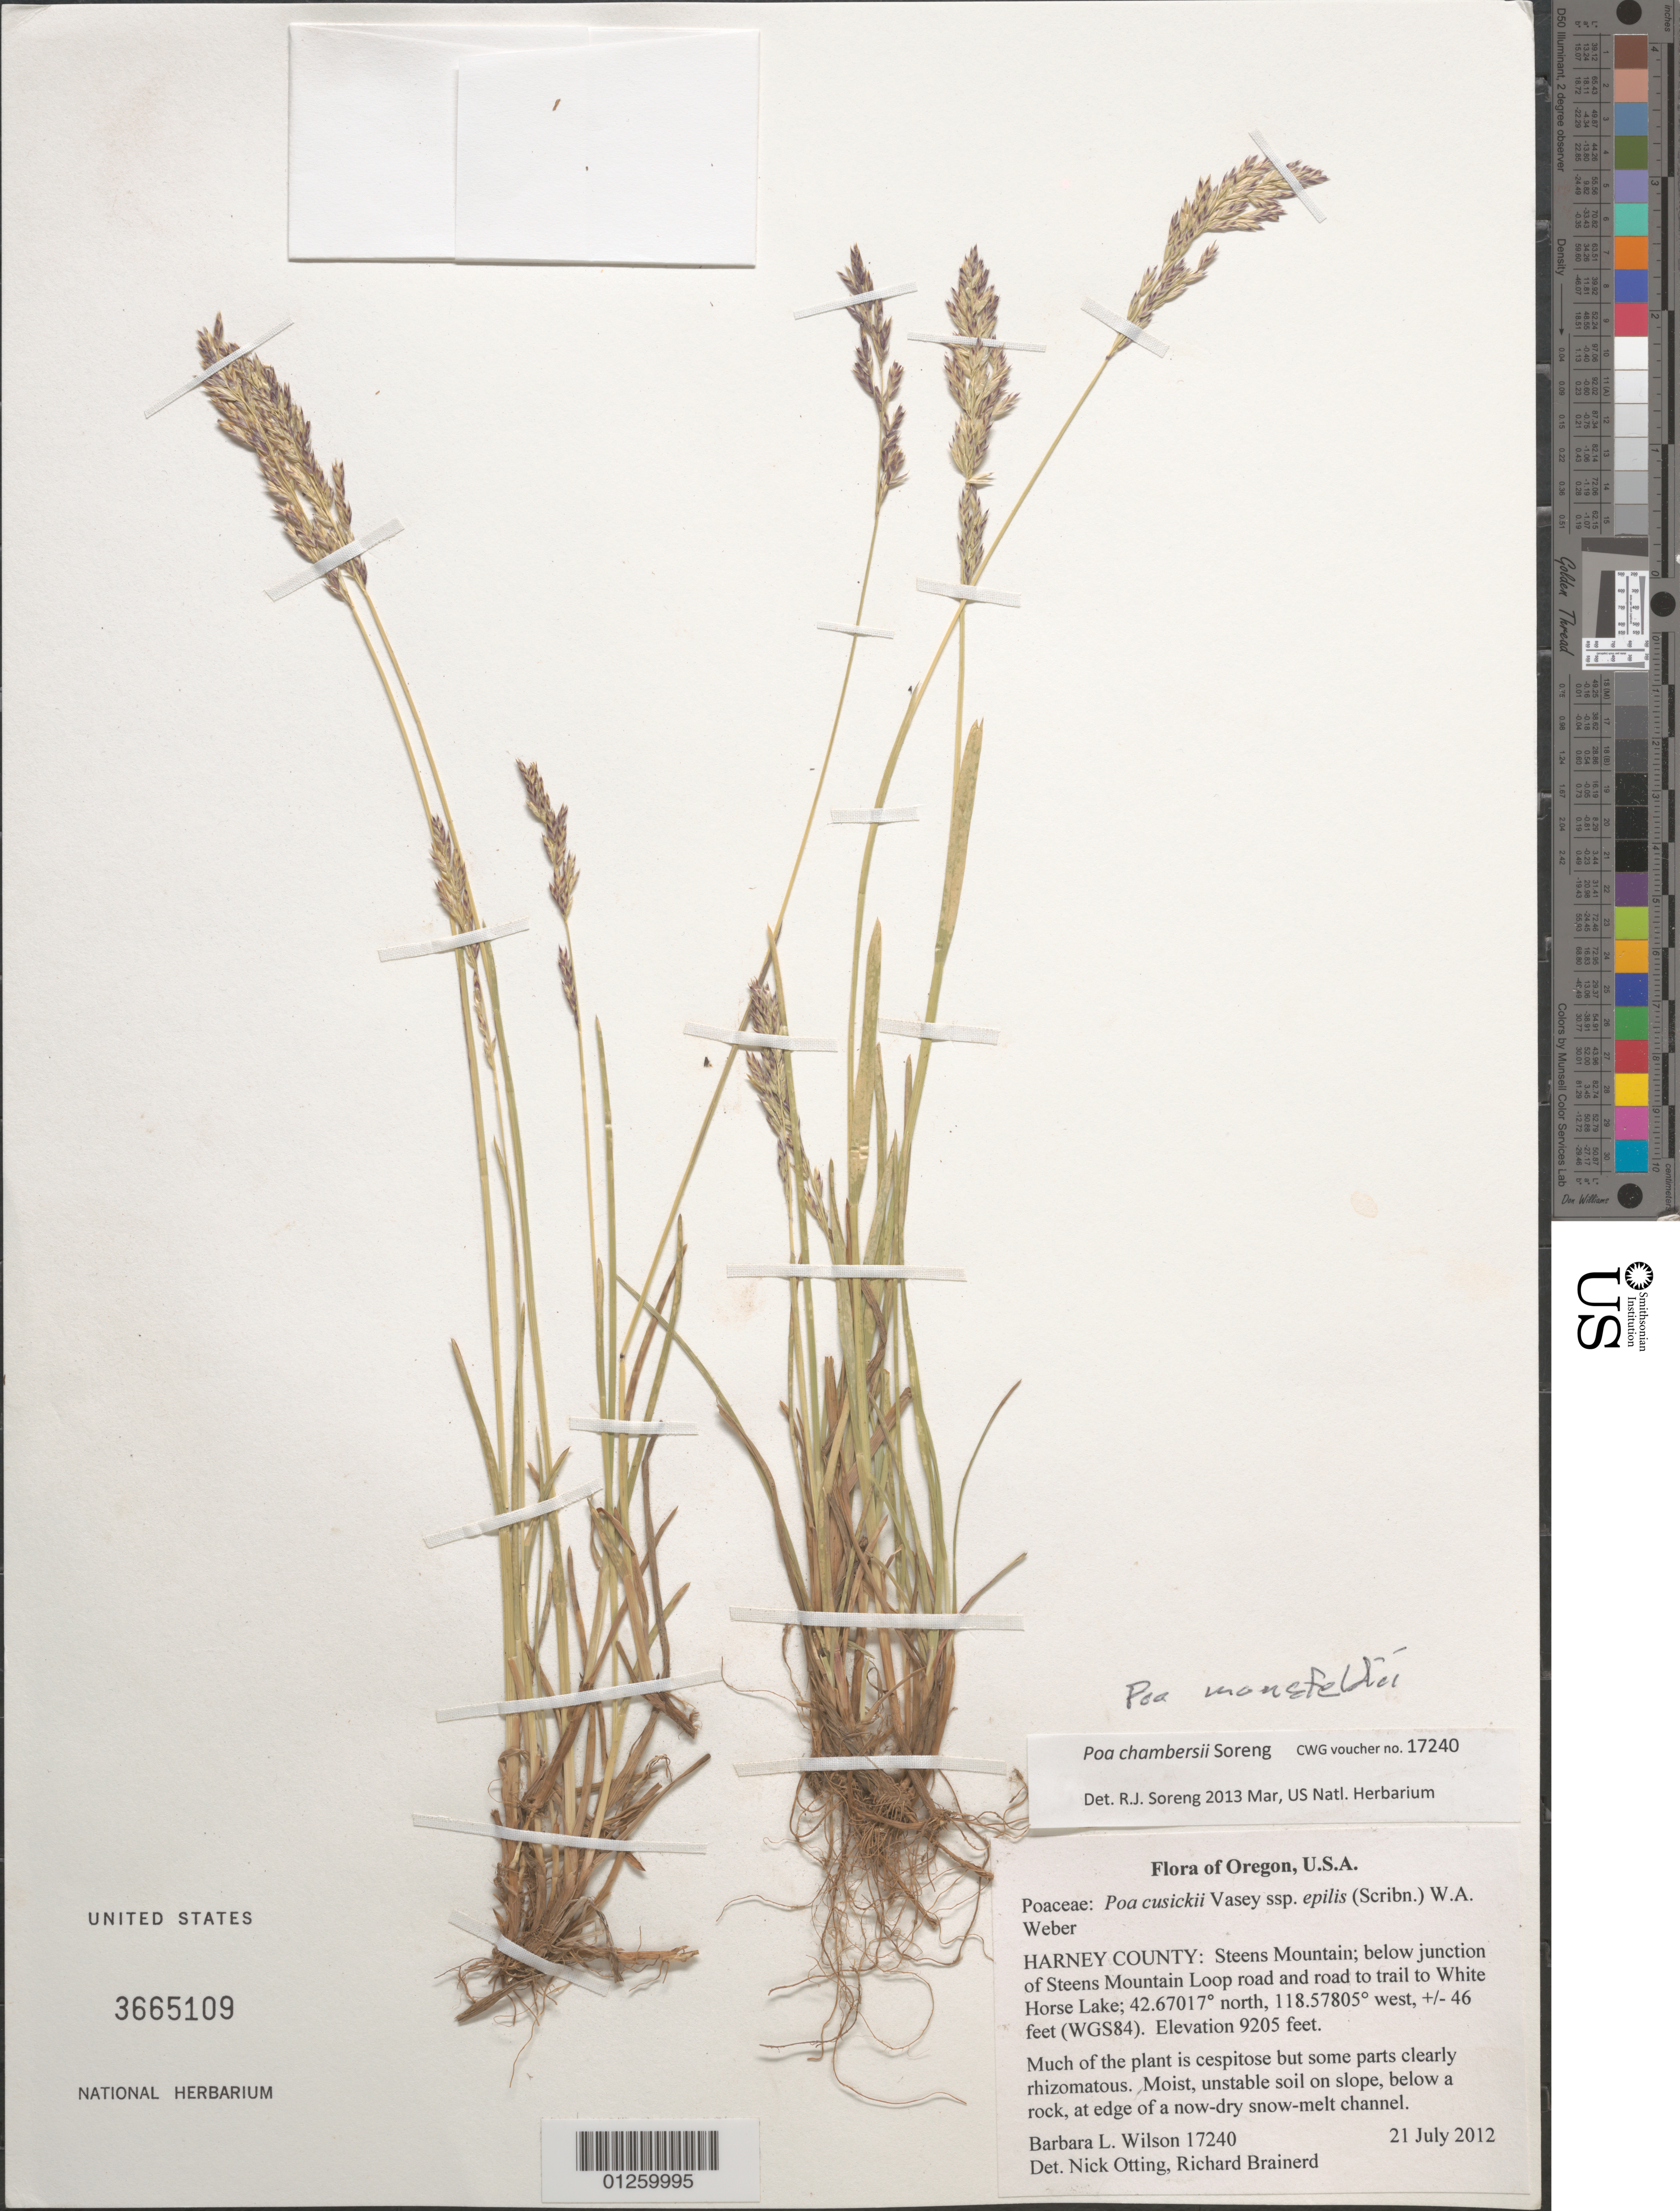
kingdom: Plantae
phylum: Tracheophyta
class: Liliopsida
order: Poales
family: Poaceae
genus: Poa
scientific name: Poa mansfieldii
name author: Otting & B.L. Wilson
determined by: Otting, Nick; Wilson, B. L.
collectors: B. L. Wilson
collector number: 17240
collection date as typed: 21 Jul 2012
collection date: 2012-07-21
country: United States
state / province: Oregon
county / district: Harney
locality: Steens Mountain: below junction of Steens Mountain Loop road and road to trail to White Horse Lake.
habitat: Moist, unstable soil on slope, below a rock, at edge of now-dry snow-melt channel.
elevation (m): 2806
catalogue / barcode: US 3665109